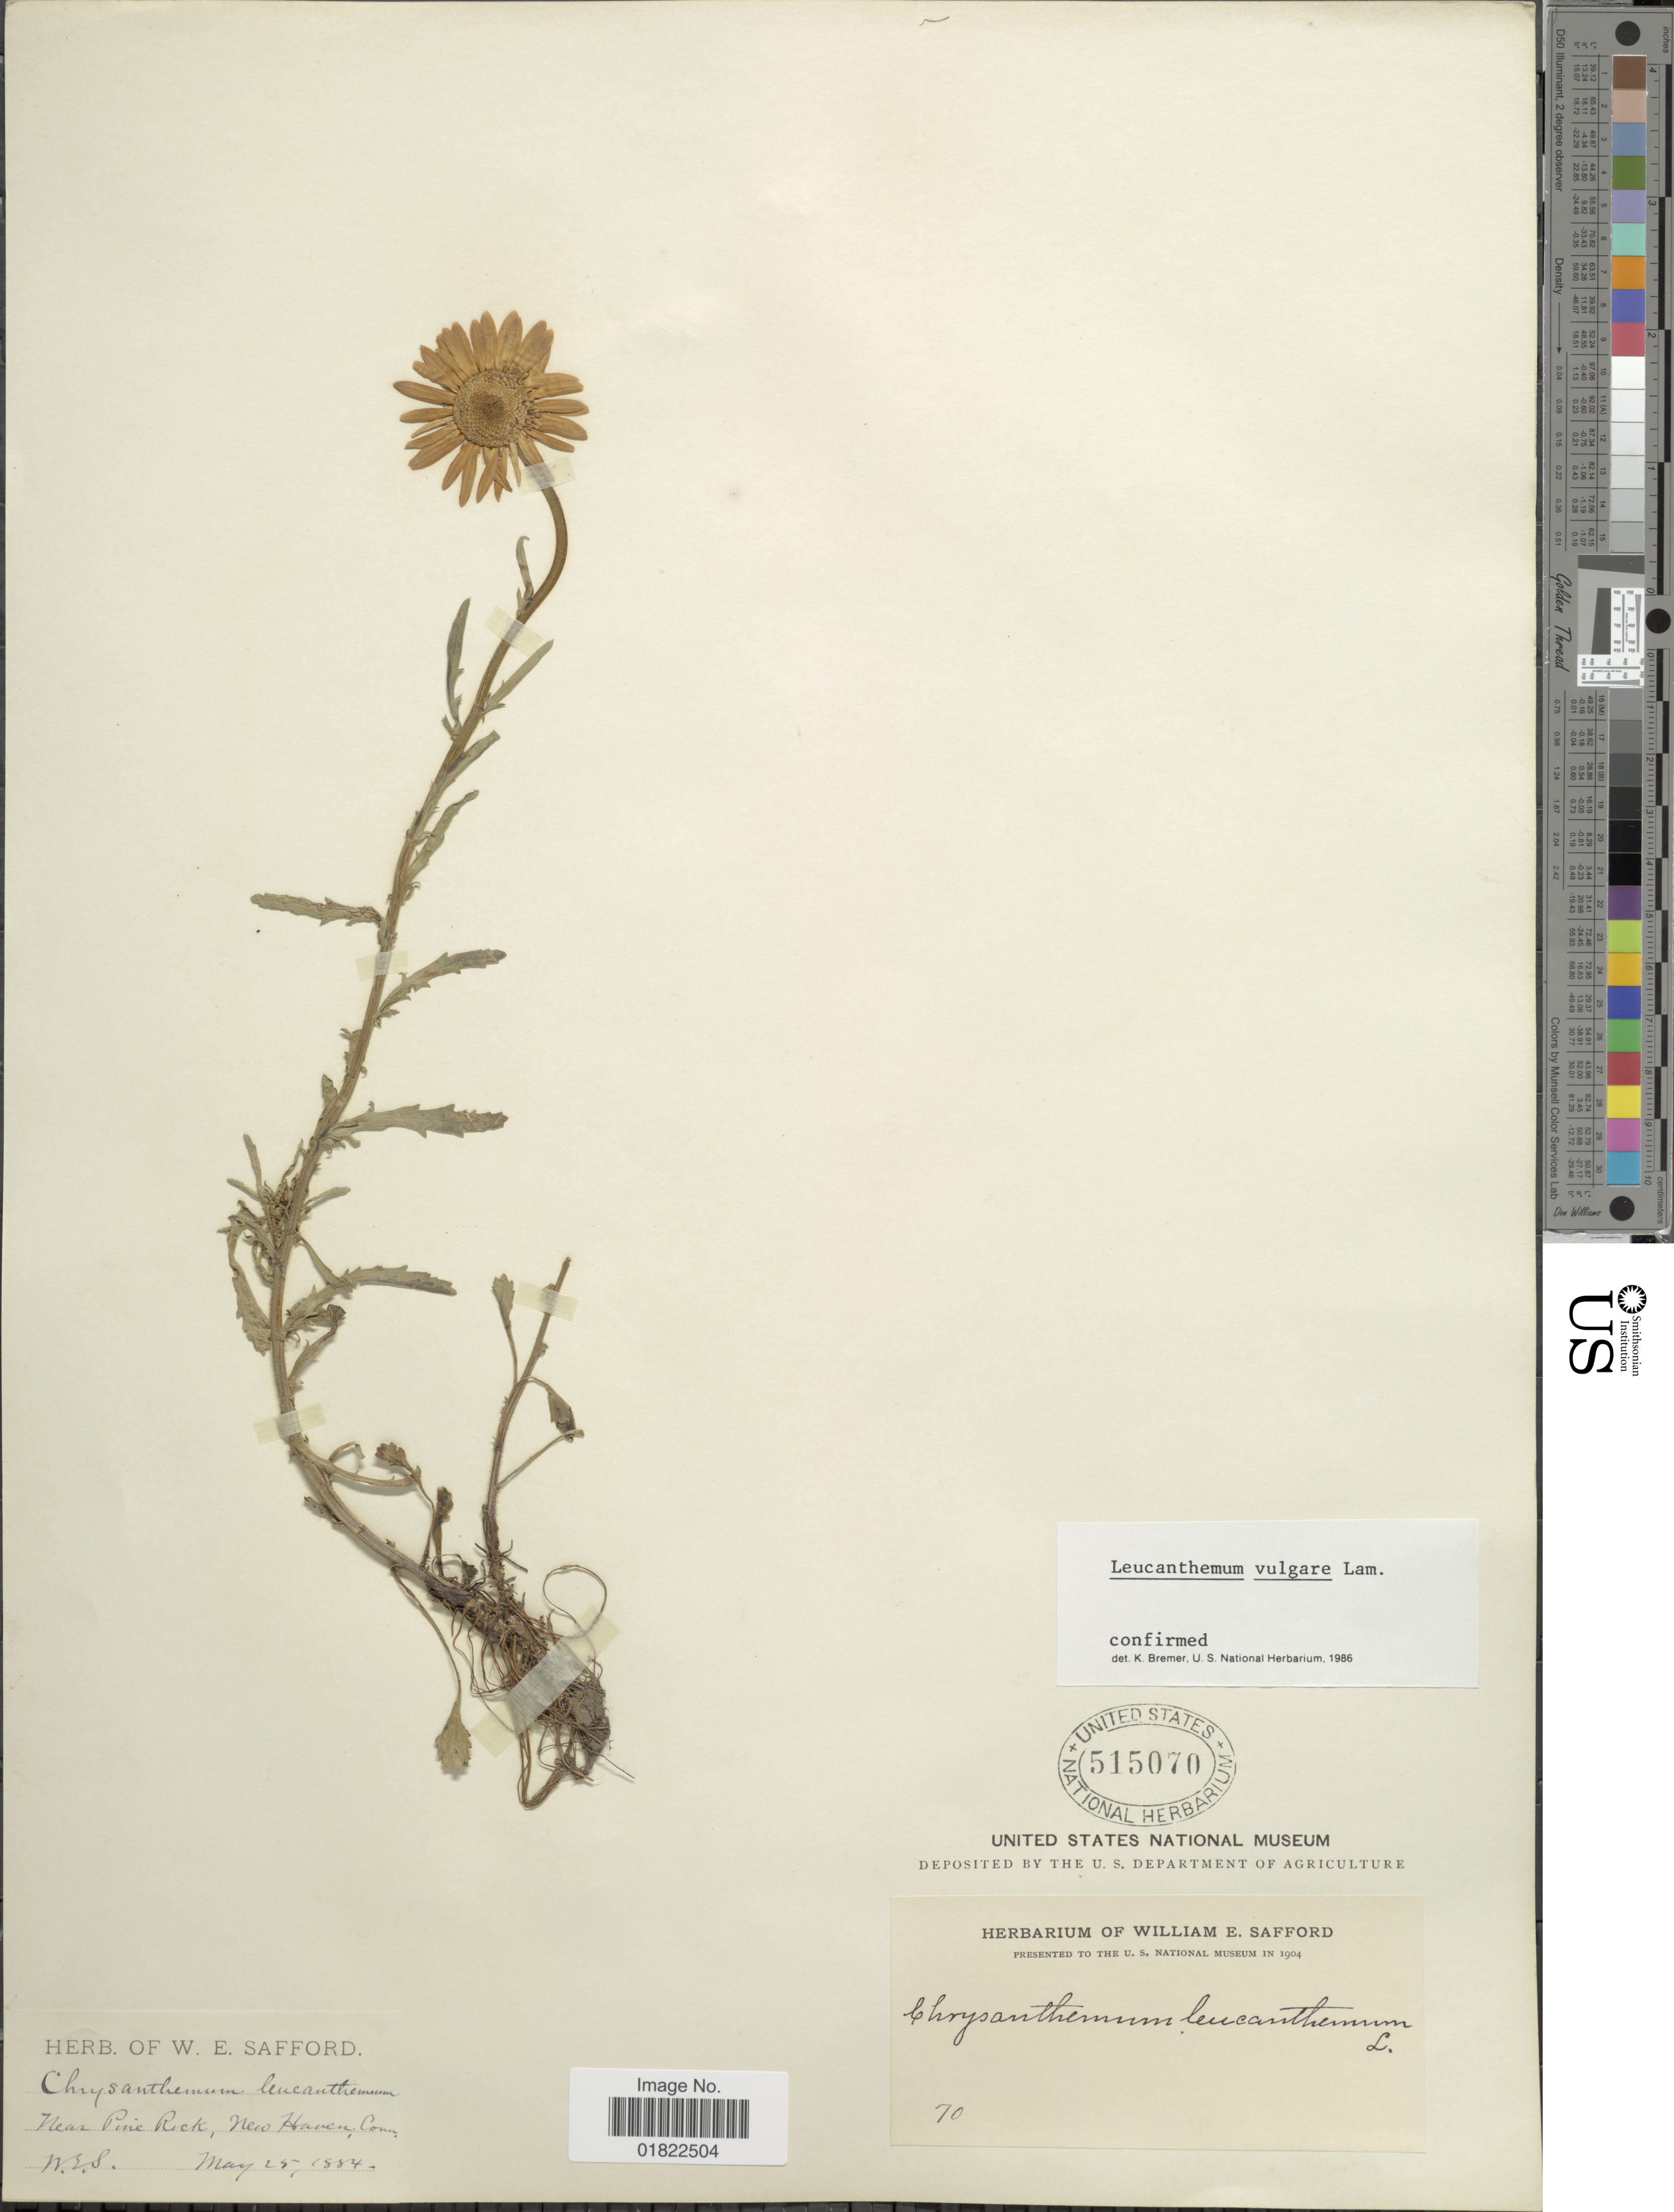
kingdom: Plantae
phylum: Tracheophyta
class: Magnoliopsida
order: Asterales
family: Asteraceae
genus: Leucanthemum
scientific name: Leucanthemum vulgare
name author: Lam.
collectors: W. E. Safford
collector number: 70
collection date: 1884-05-25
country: United States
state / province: Connecticut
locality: Near Pine Creek, New Haven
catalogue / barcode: US 515070